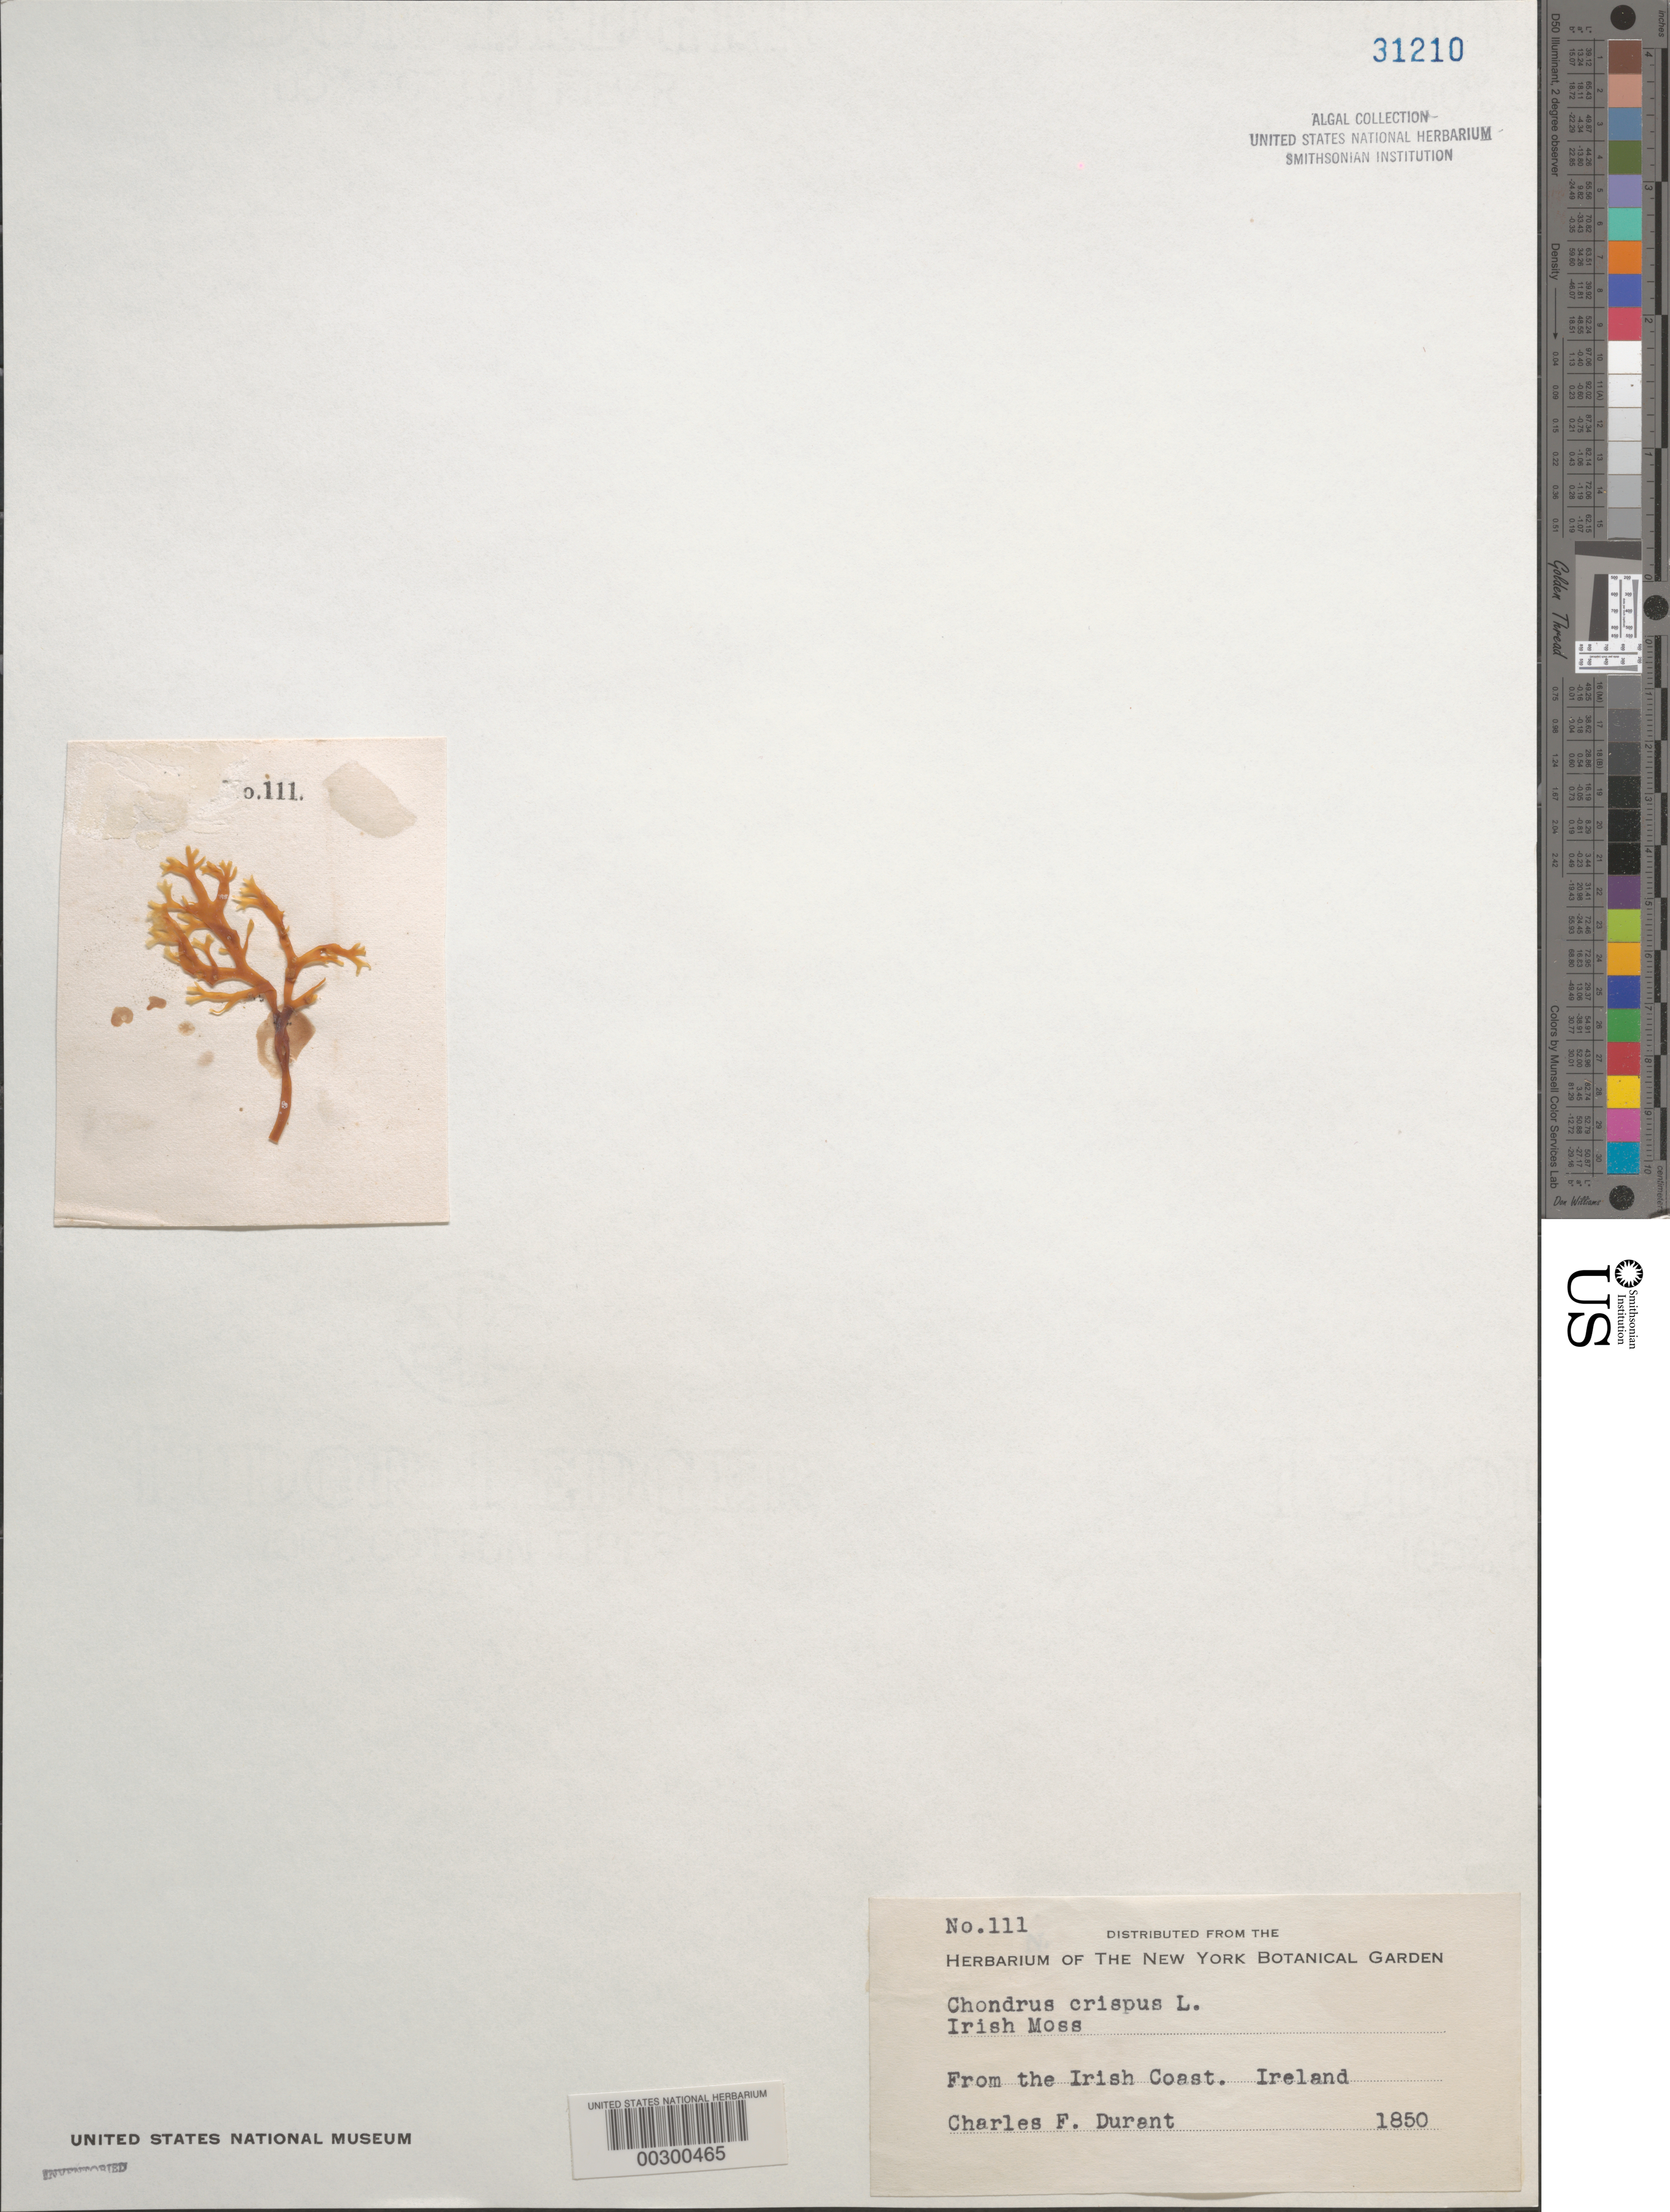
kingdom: Plantae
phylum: Rhodophyta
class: Florideophyceae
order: Gigartinales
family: Gigartinaceae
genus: Chondrus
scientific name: Chondrus crispus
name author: Stackh.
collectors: C. Durant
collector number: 111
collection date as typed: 1850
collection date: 1850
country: Ireland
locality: In reference to Algae and corallines of the bay & harbor of New York in the Bound Exsiccatae Collection (page 26)- "No. 111. C. crispus L.", it was mentioned that C.F. Durant obtained it from the druggists, who sell it in large quantities under the name "Irish Moss".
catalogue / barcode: US 31210